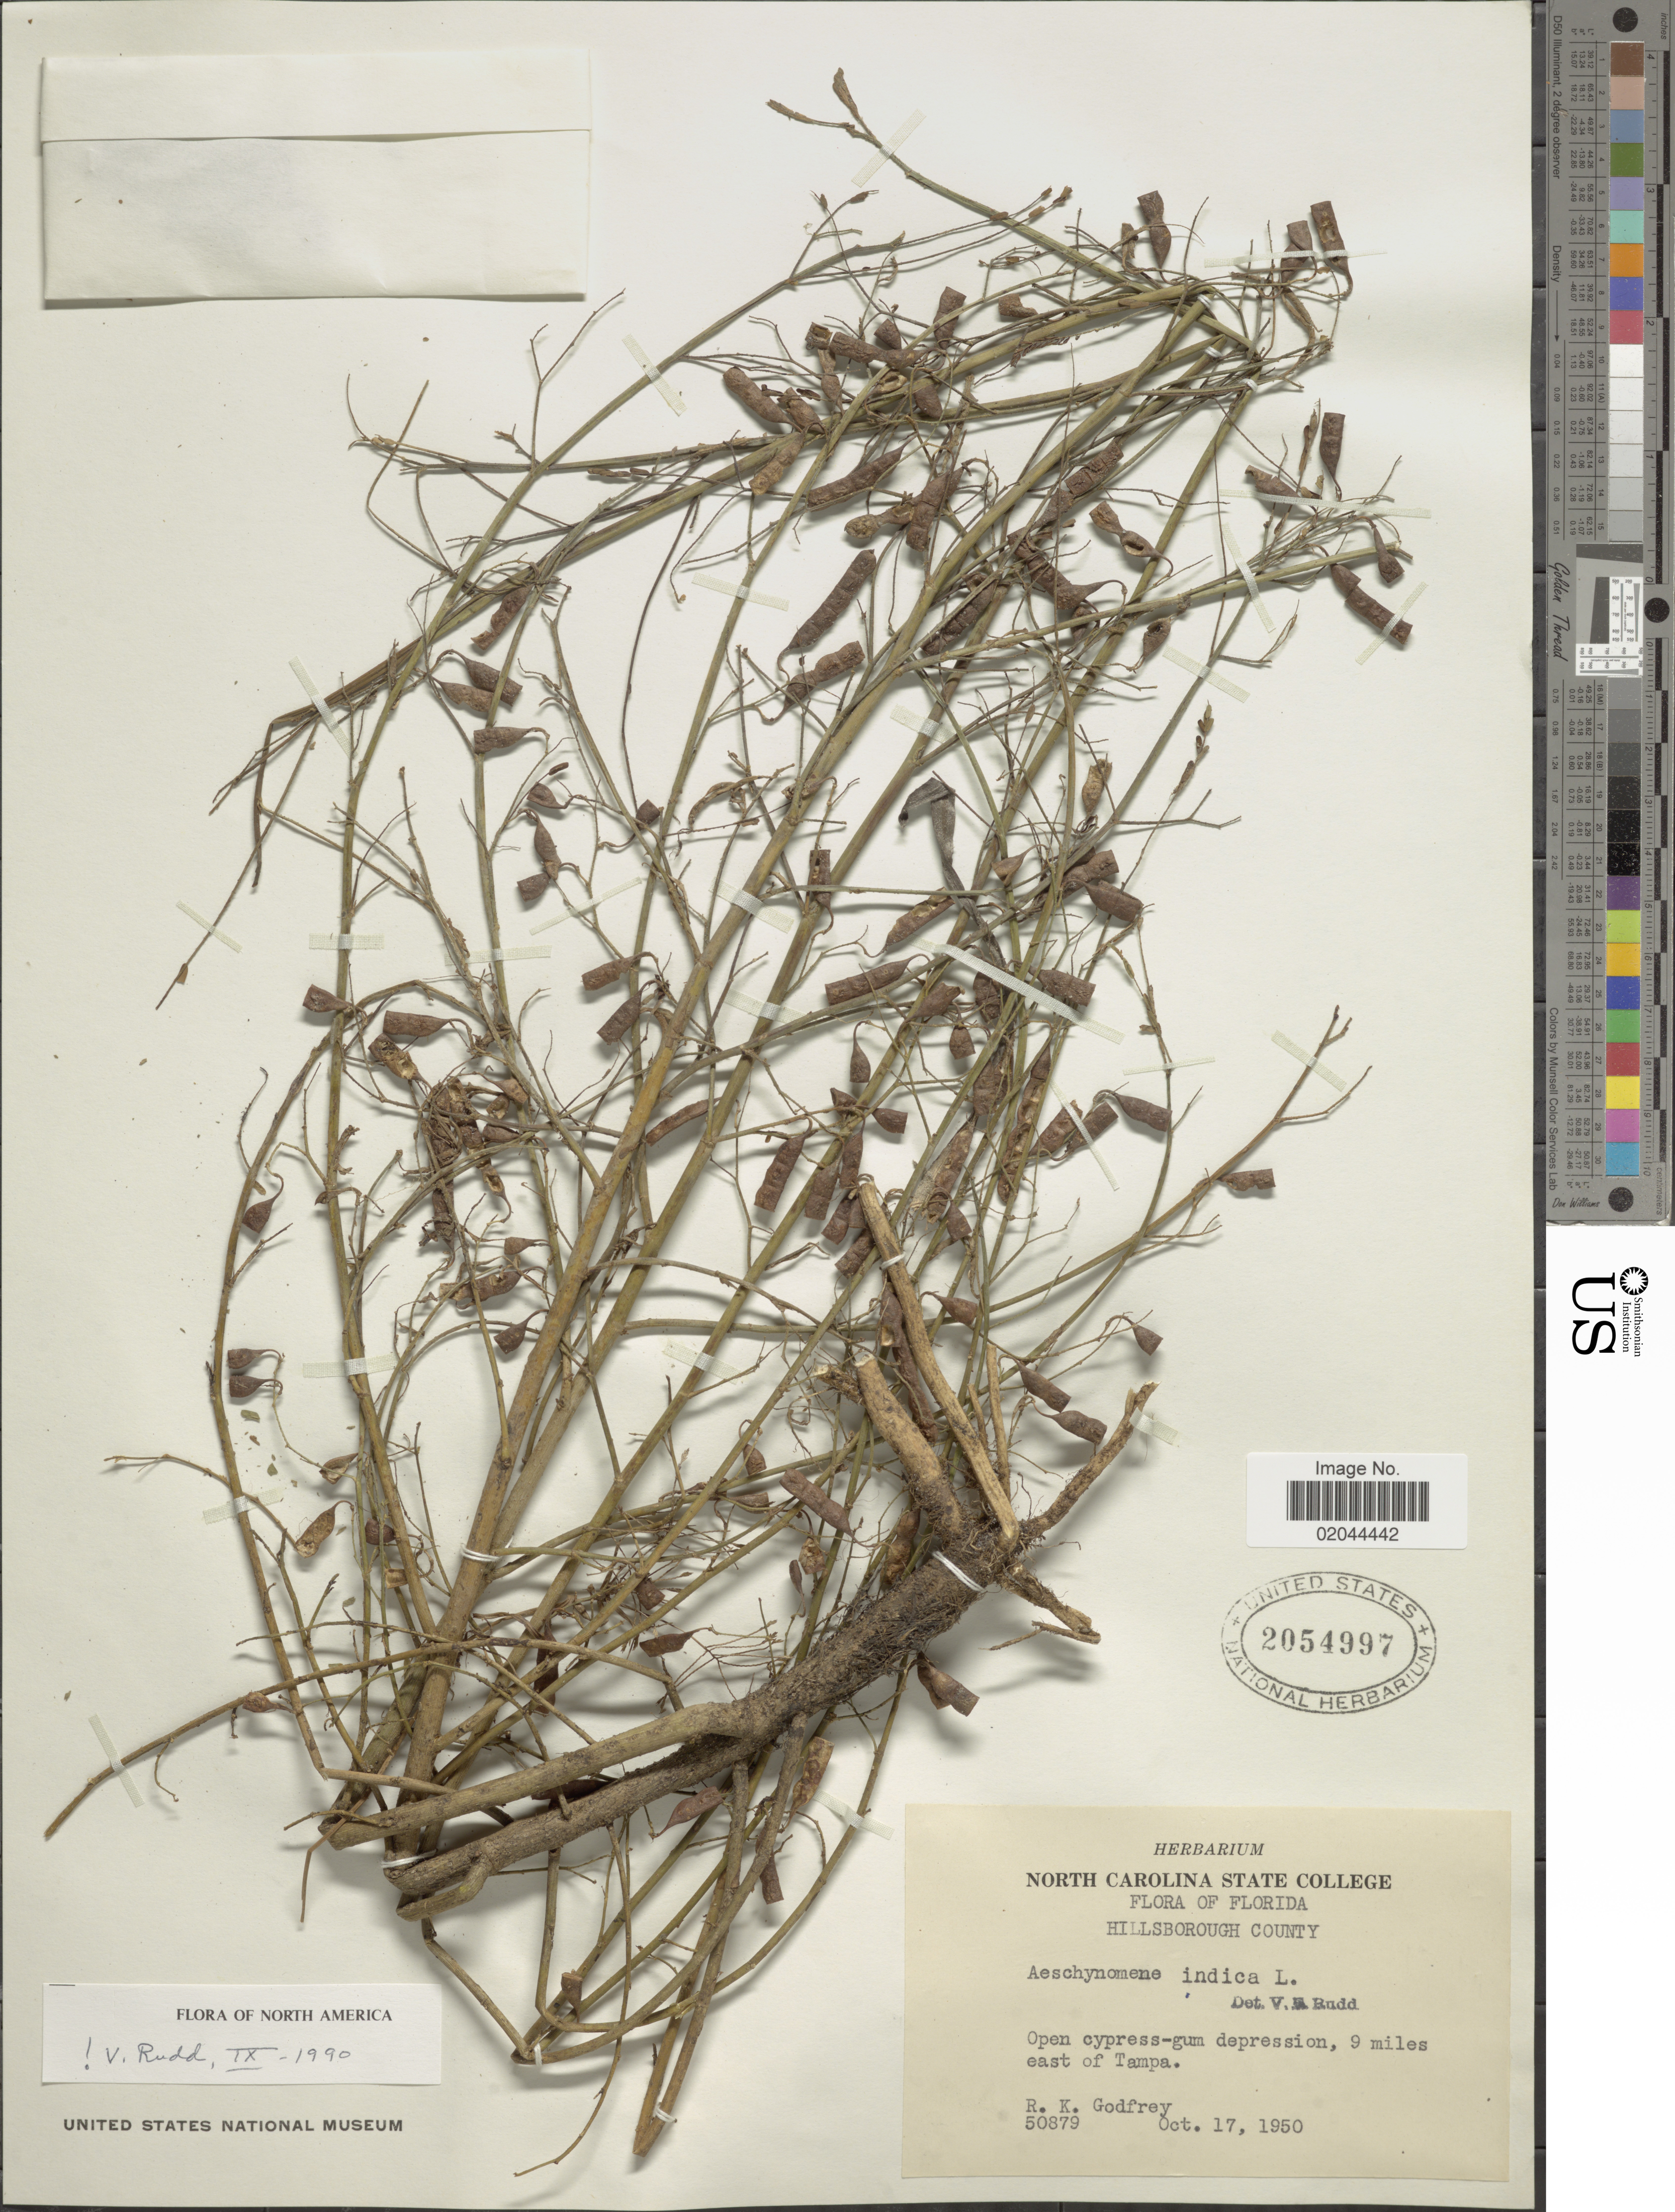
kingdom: Plantae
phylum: Tracheophyta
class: Magnoliopsida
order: Fabales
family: Fabaceae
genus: Aeschynomene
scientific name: Aeschynomene indica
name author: L.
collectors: R. K. Godfrey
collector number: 50879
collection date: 1950-10-17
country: United States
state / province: Florida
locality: Hillsborough County, 9 miles east of Tampa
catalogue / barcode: US 2054997